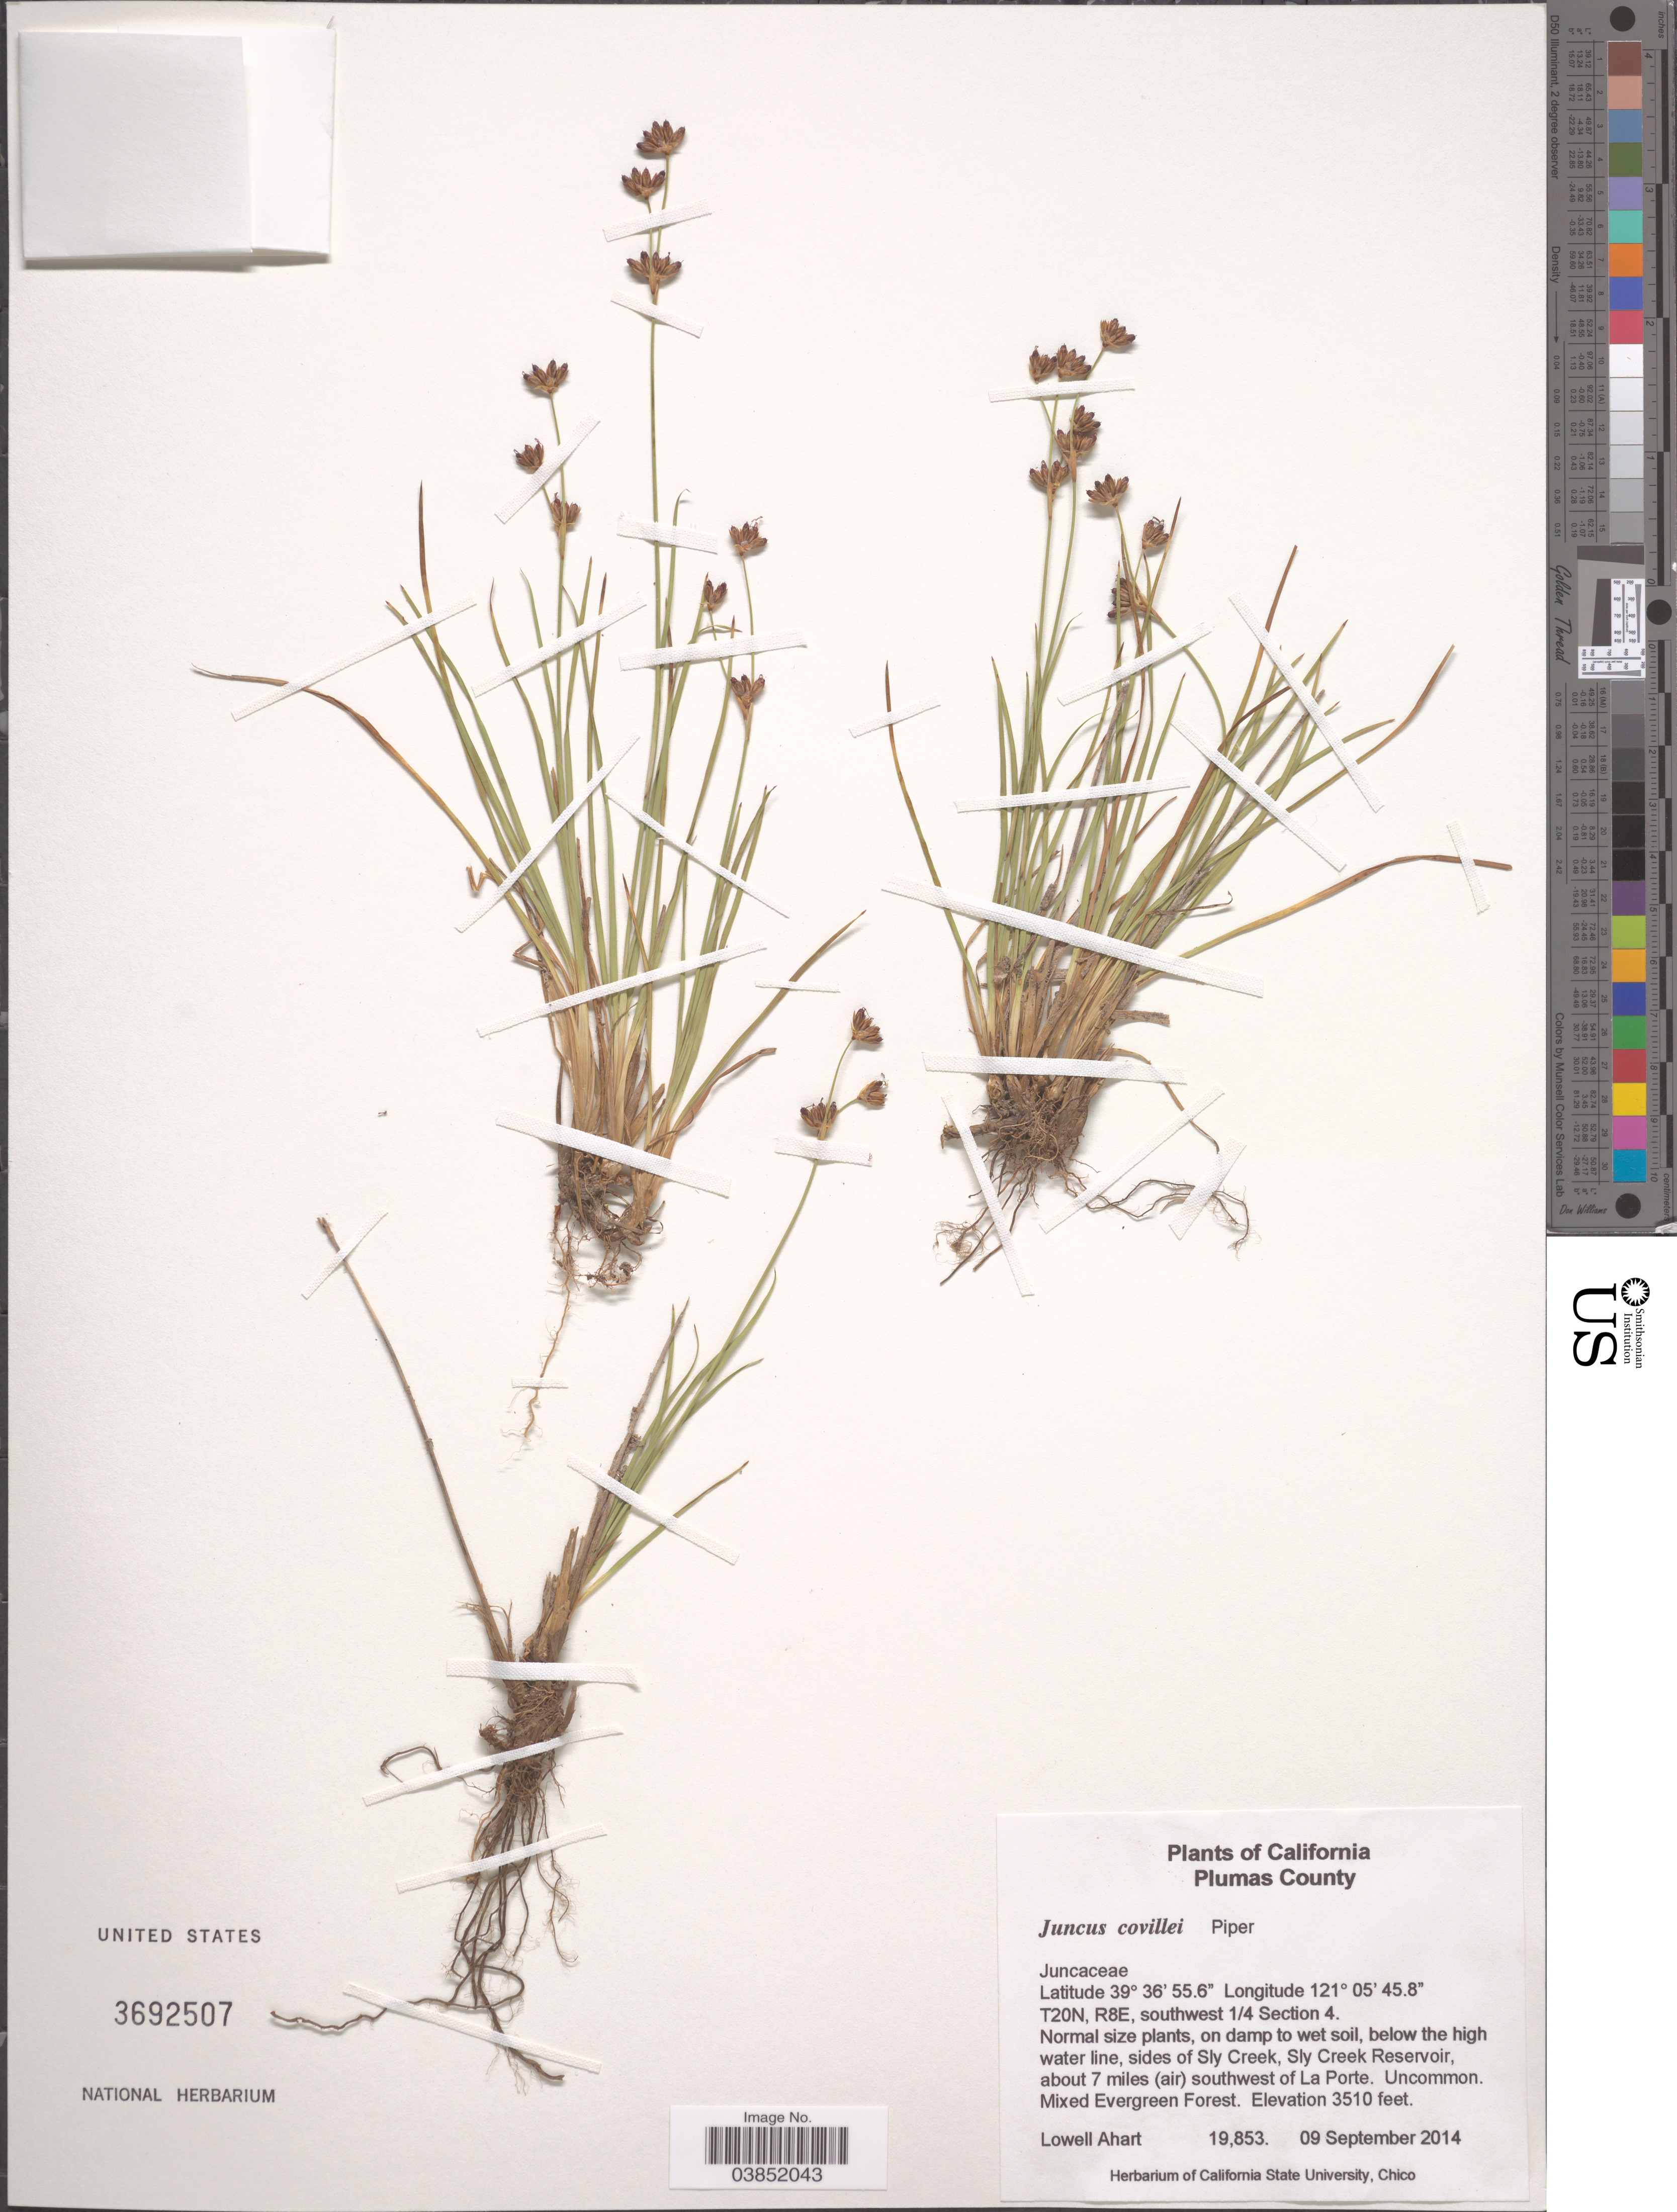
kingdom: Plantae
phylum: Tracheophyta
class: Liliopsida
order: Poales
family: Juncaceae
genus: Juncus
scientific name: Juncus covillei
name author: Piper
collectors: L. Ahart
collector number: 19853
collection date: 2014-09-09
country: United States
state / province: California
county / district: Plumas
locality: Plumas County. T20N, R8E, southwest ¼ Section 4. Sides of Sly Creek, Sly Creek Reservoir, about 7 miles (air) southwest of La Porte. Mixed Evergreen Forest.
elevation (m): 1070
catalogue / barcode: US 3692507